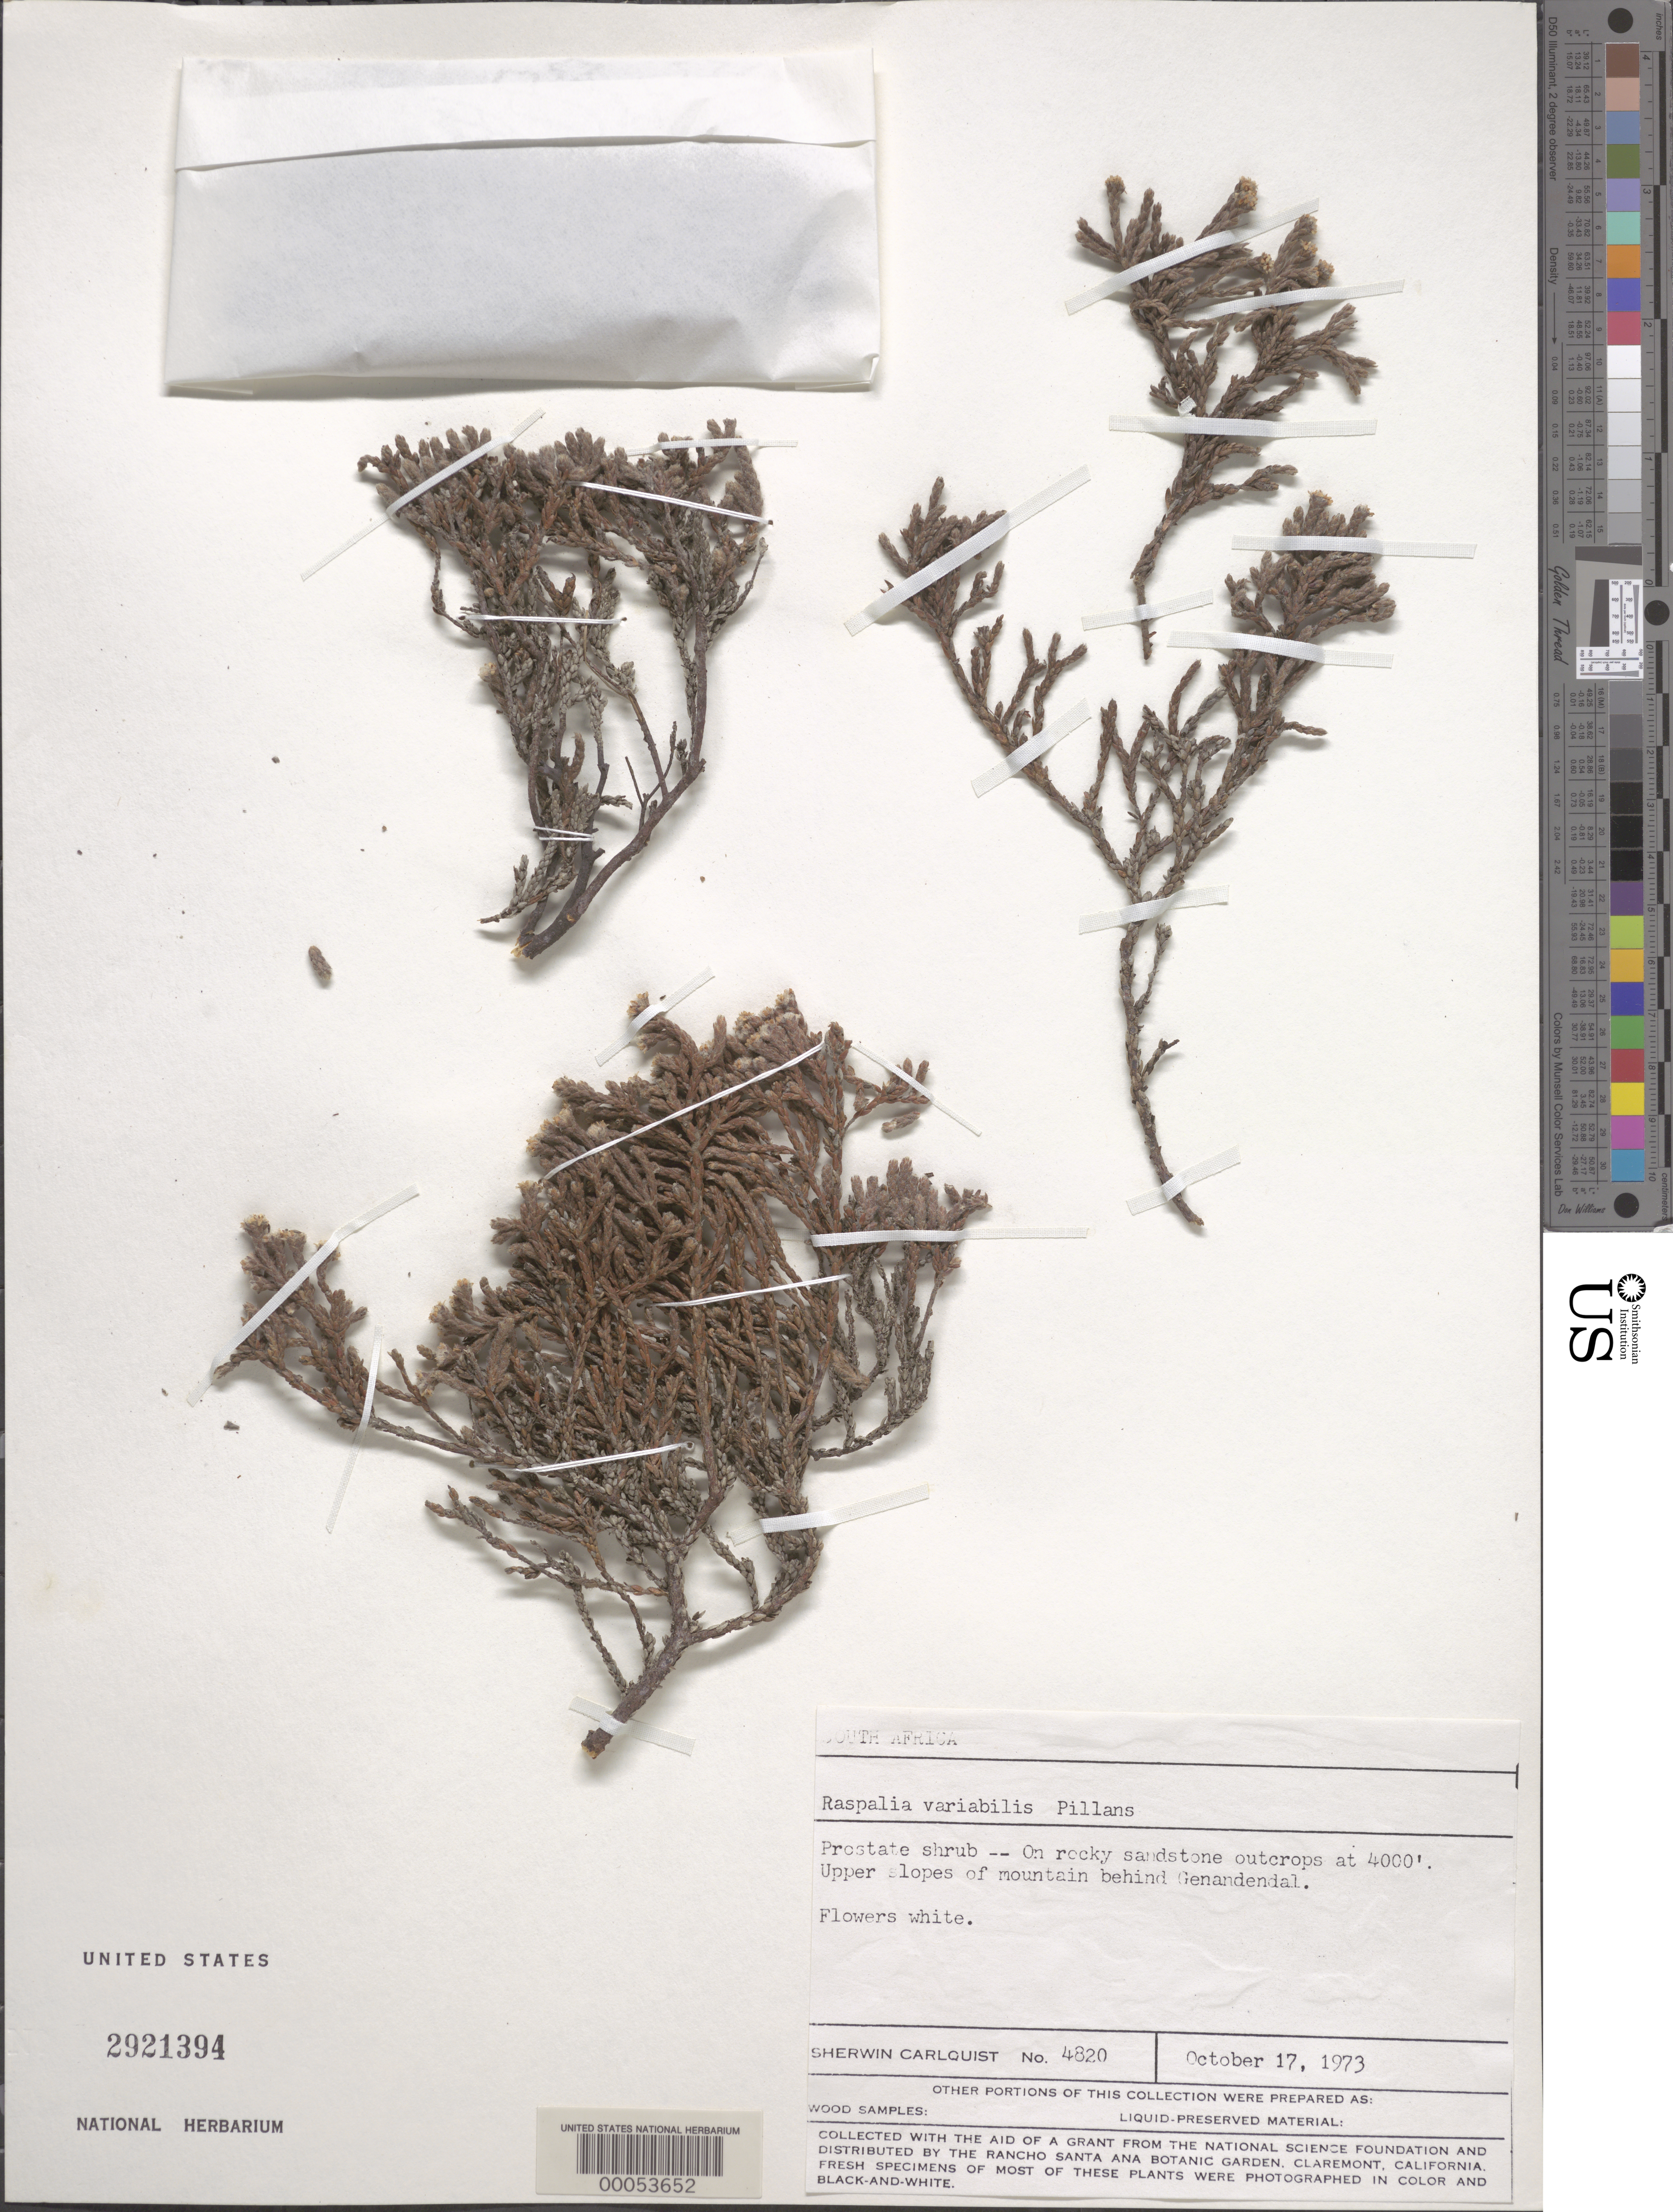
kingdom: Plantae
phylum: Tracheophyta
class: Magnoliopsida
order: Bruniales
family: Bruniaceae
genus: Brunia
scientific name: Brunia variabilis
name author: (Pillans) Class.-Bockh. & E.G.H. Oliv.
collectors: S. Carlquist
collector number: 4820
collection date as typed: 17 Oct 1973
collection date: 1973-10-17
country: South Africa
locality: Genandendal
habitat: On rocky sandstone outcrop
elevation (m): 1219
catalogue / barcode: US 2921394